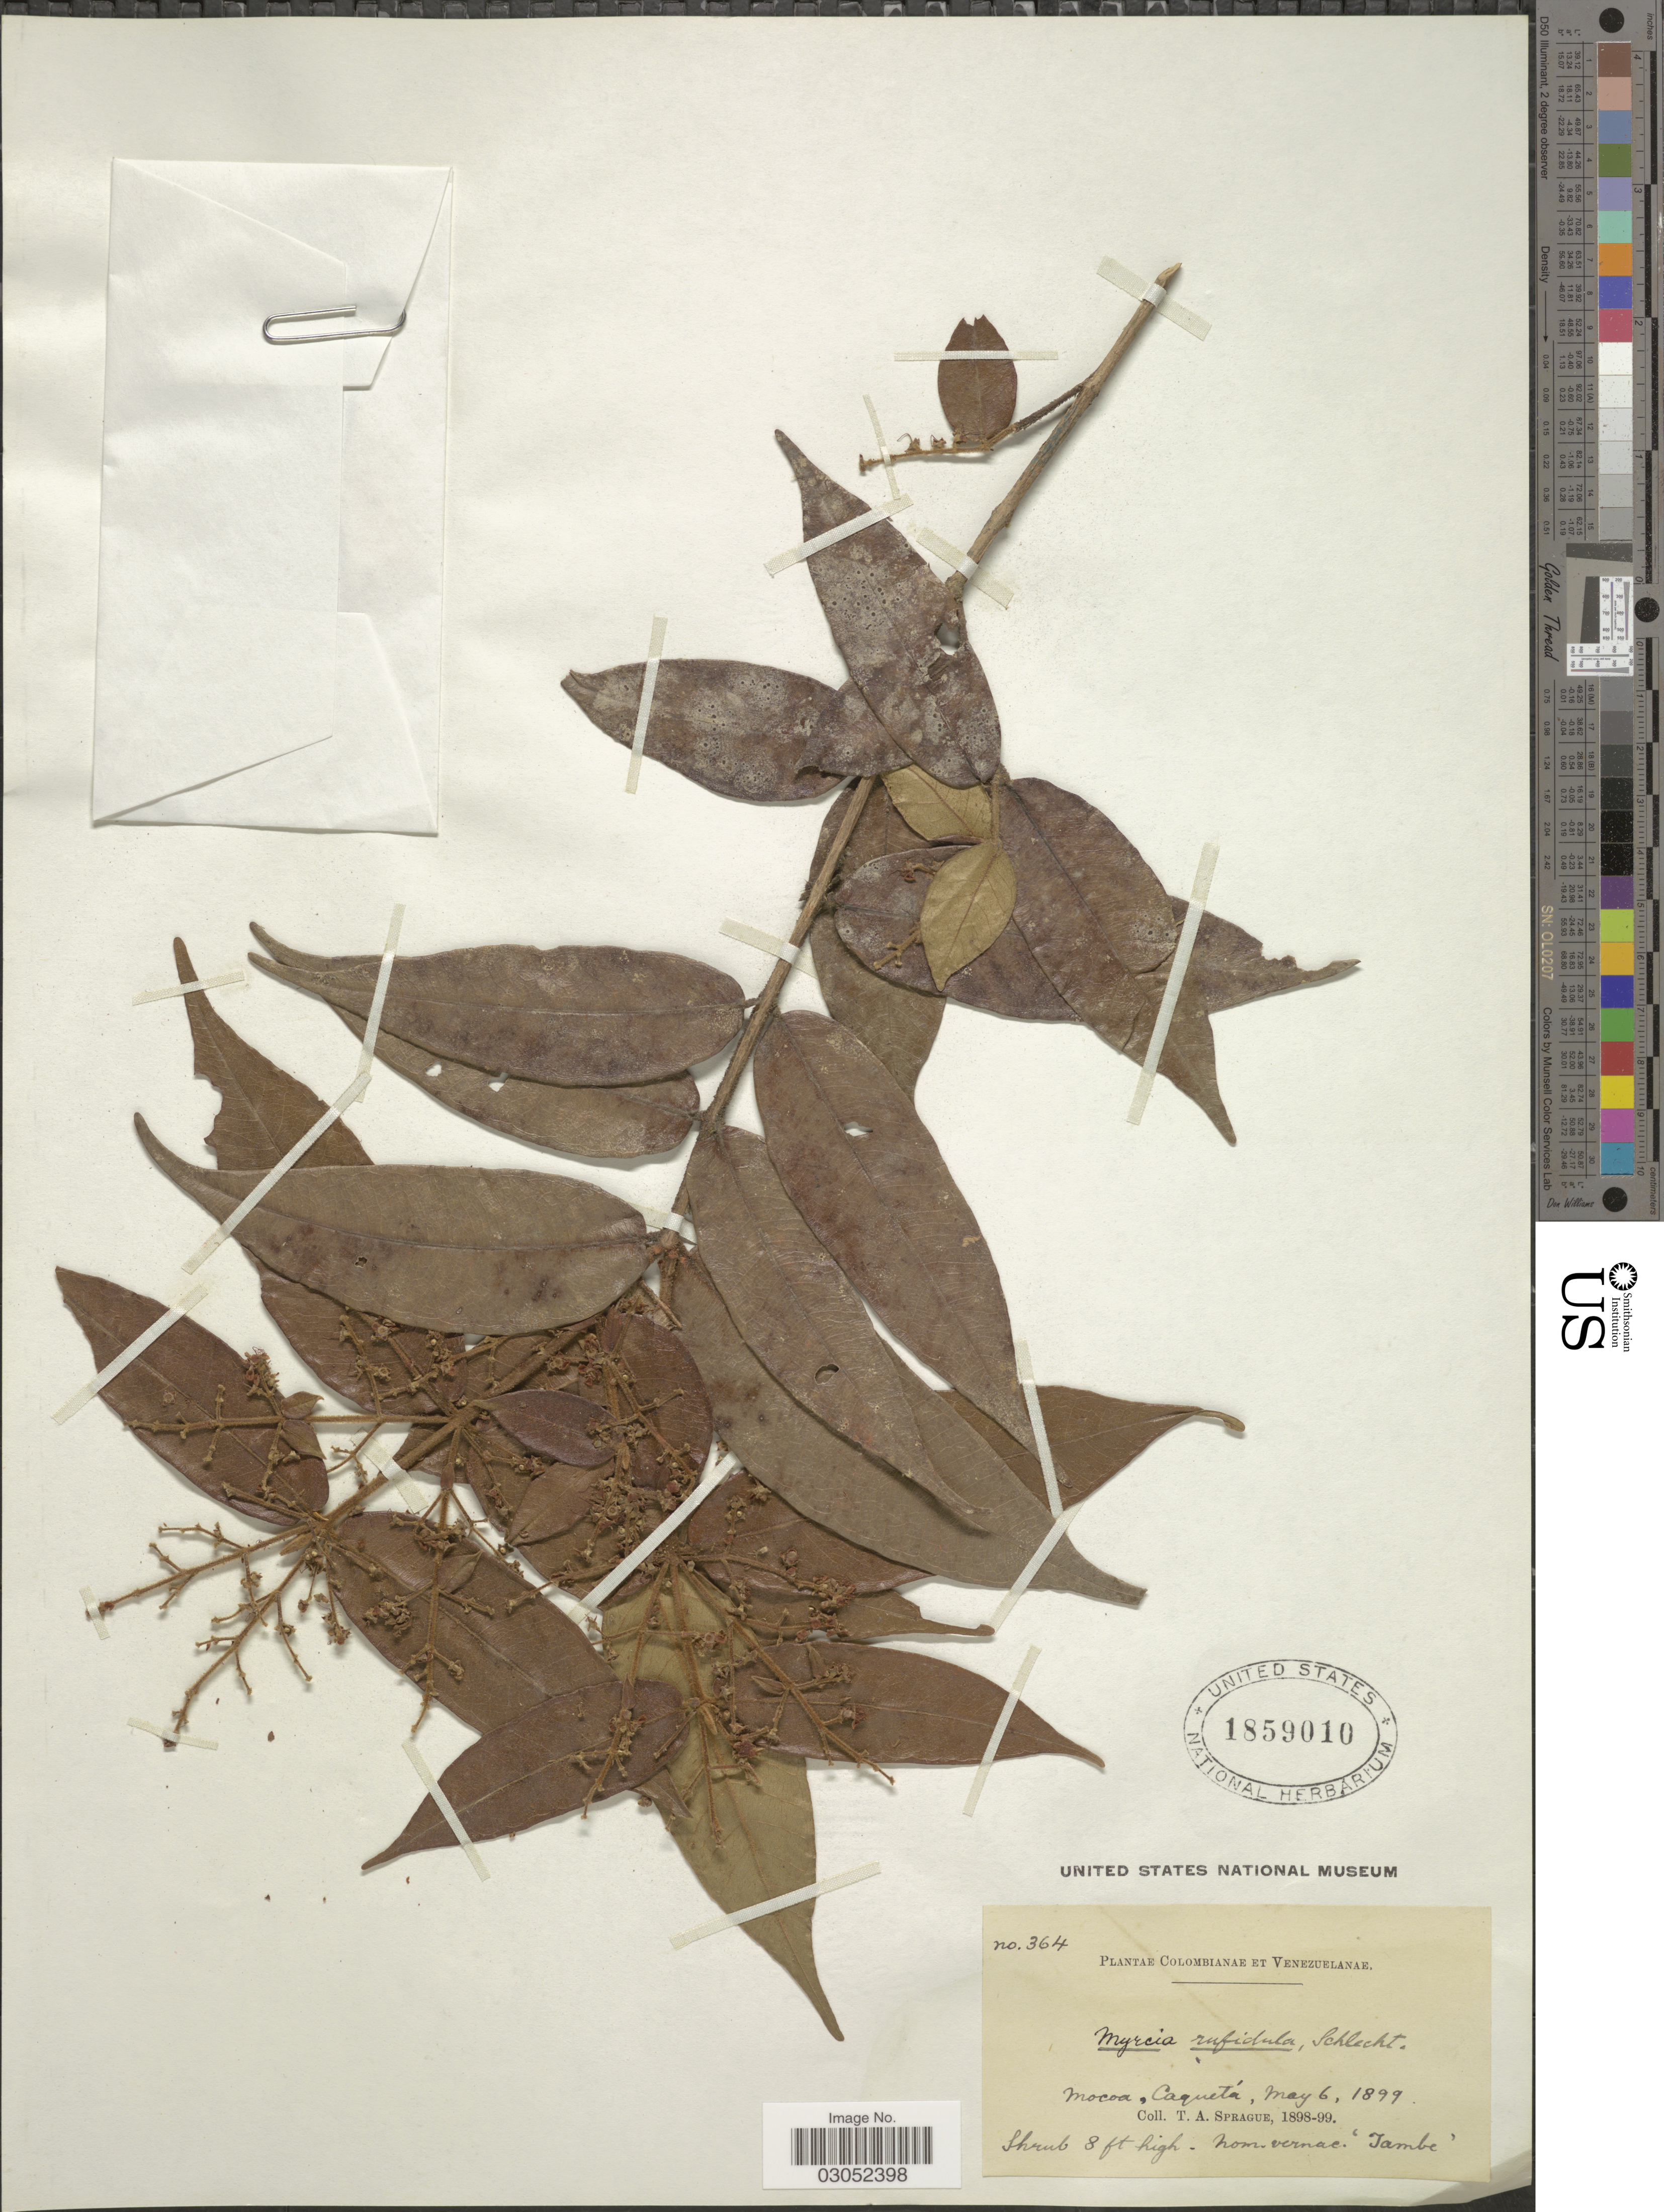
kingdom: Plantae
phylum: Tracheophyta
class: Magnoliopsida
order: Myrtales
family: Myrtaceae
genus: Myrcia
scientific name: Myrcia rufidula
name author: Schltdl.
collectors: T. A. Sprague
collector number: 364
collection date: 1899-05-06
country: Colombia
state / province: Caquetá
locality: Mocoa.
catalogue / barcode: US 1859010